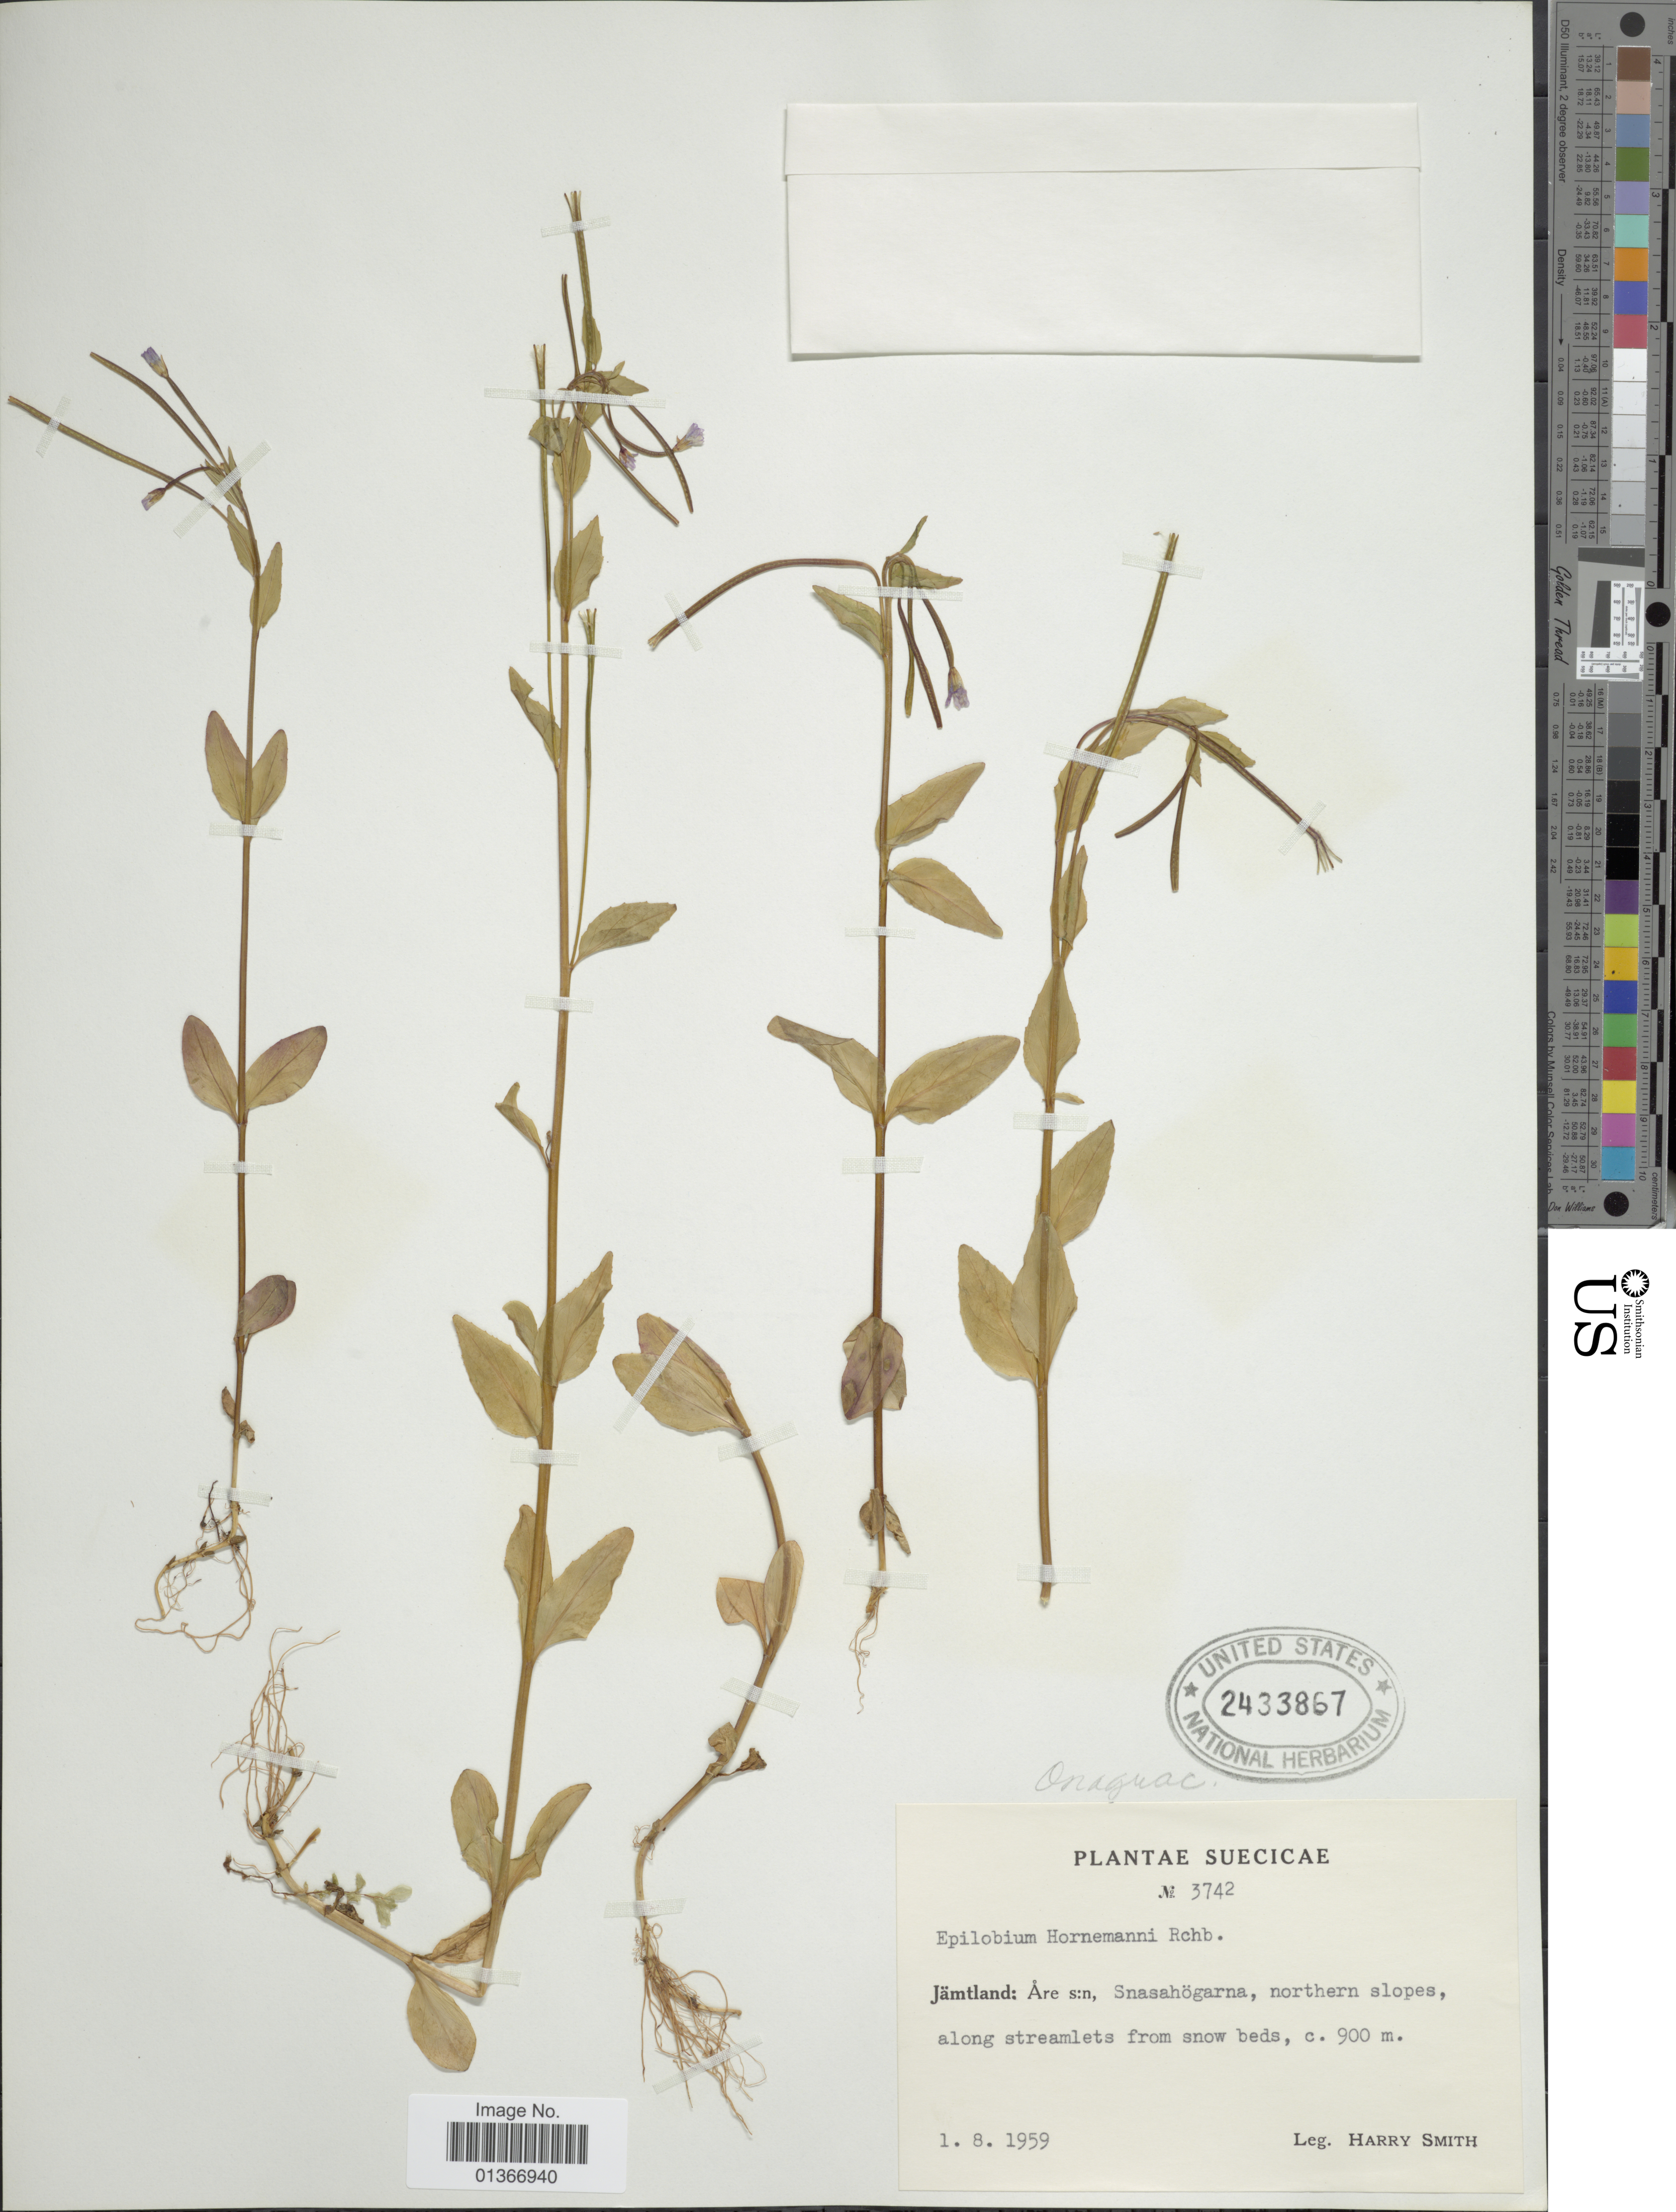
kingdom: Plantae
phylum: Tracheophyta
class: Magnoliopsida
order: Myrtales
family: Onagraceae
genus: Epilobium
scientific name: Epilobium hornemannii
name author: Rchb.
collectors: H. Smith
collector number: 3742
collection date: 1959-08-01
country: Sweden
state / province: Jämtland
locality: Are s:n, Snasahögarna, northern slopes, along streamlets from snow beds.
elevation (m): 900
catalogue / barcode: US 2433867